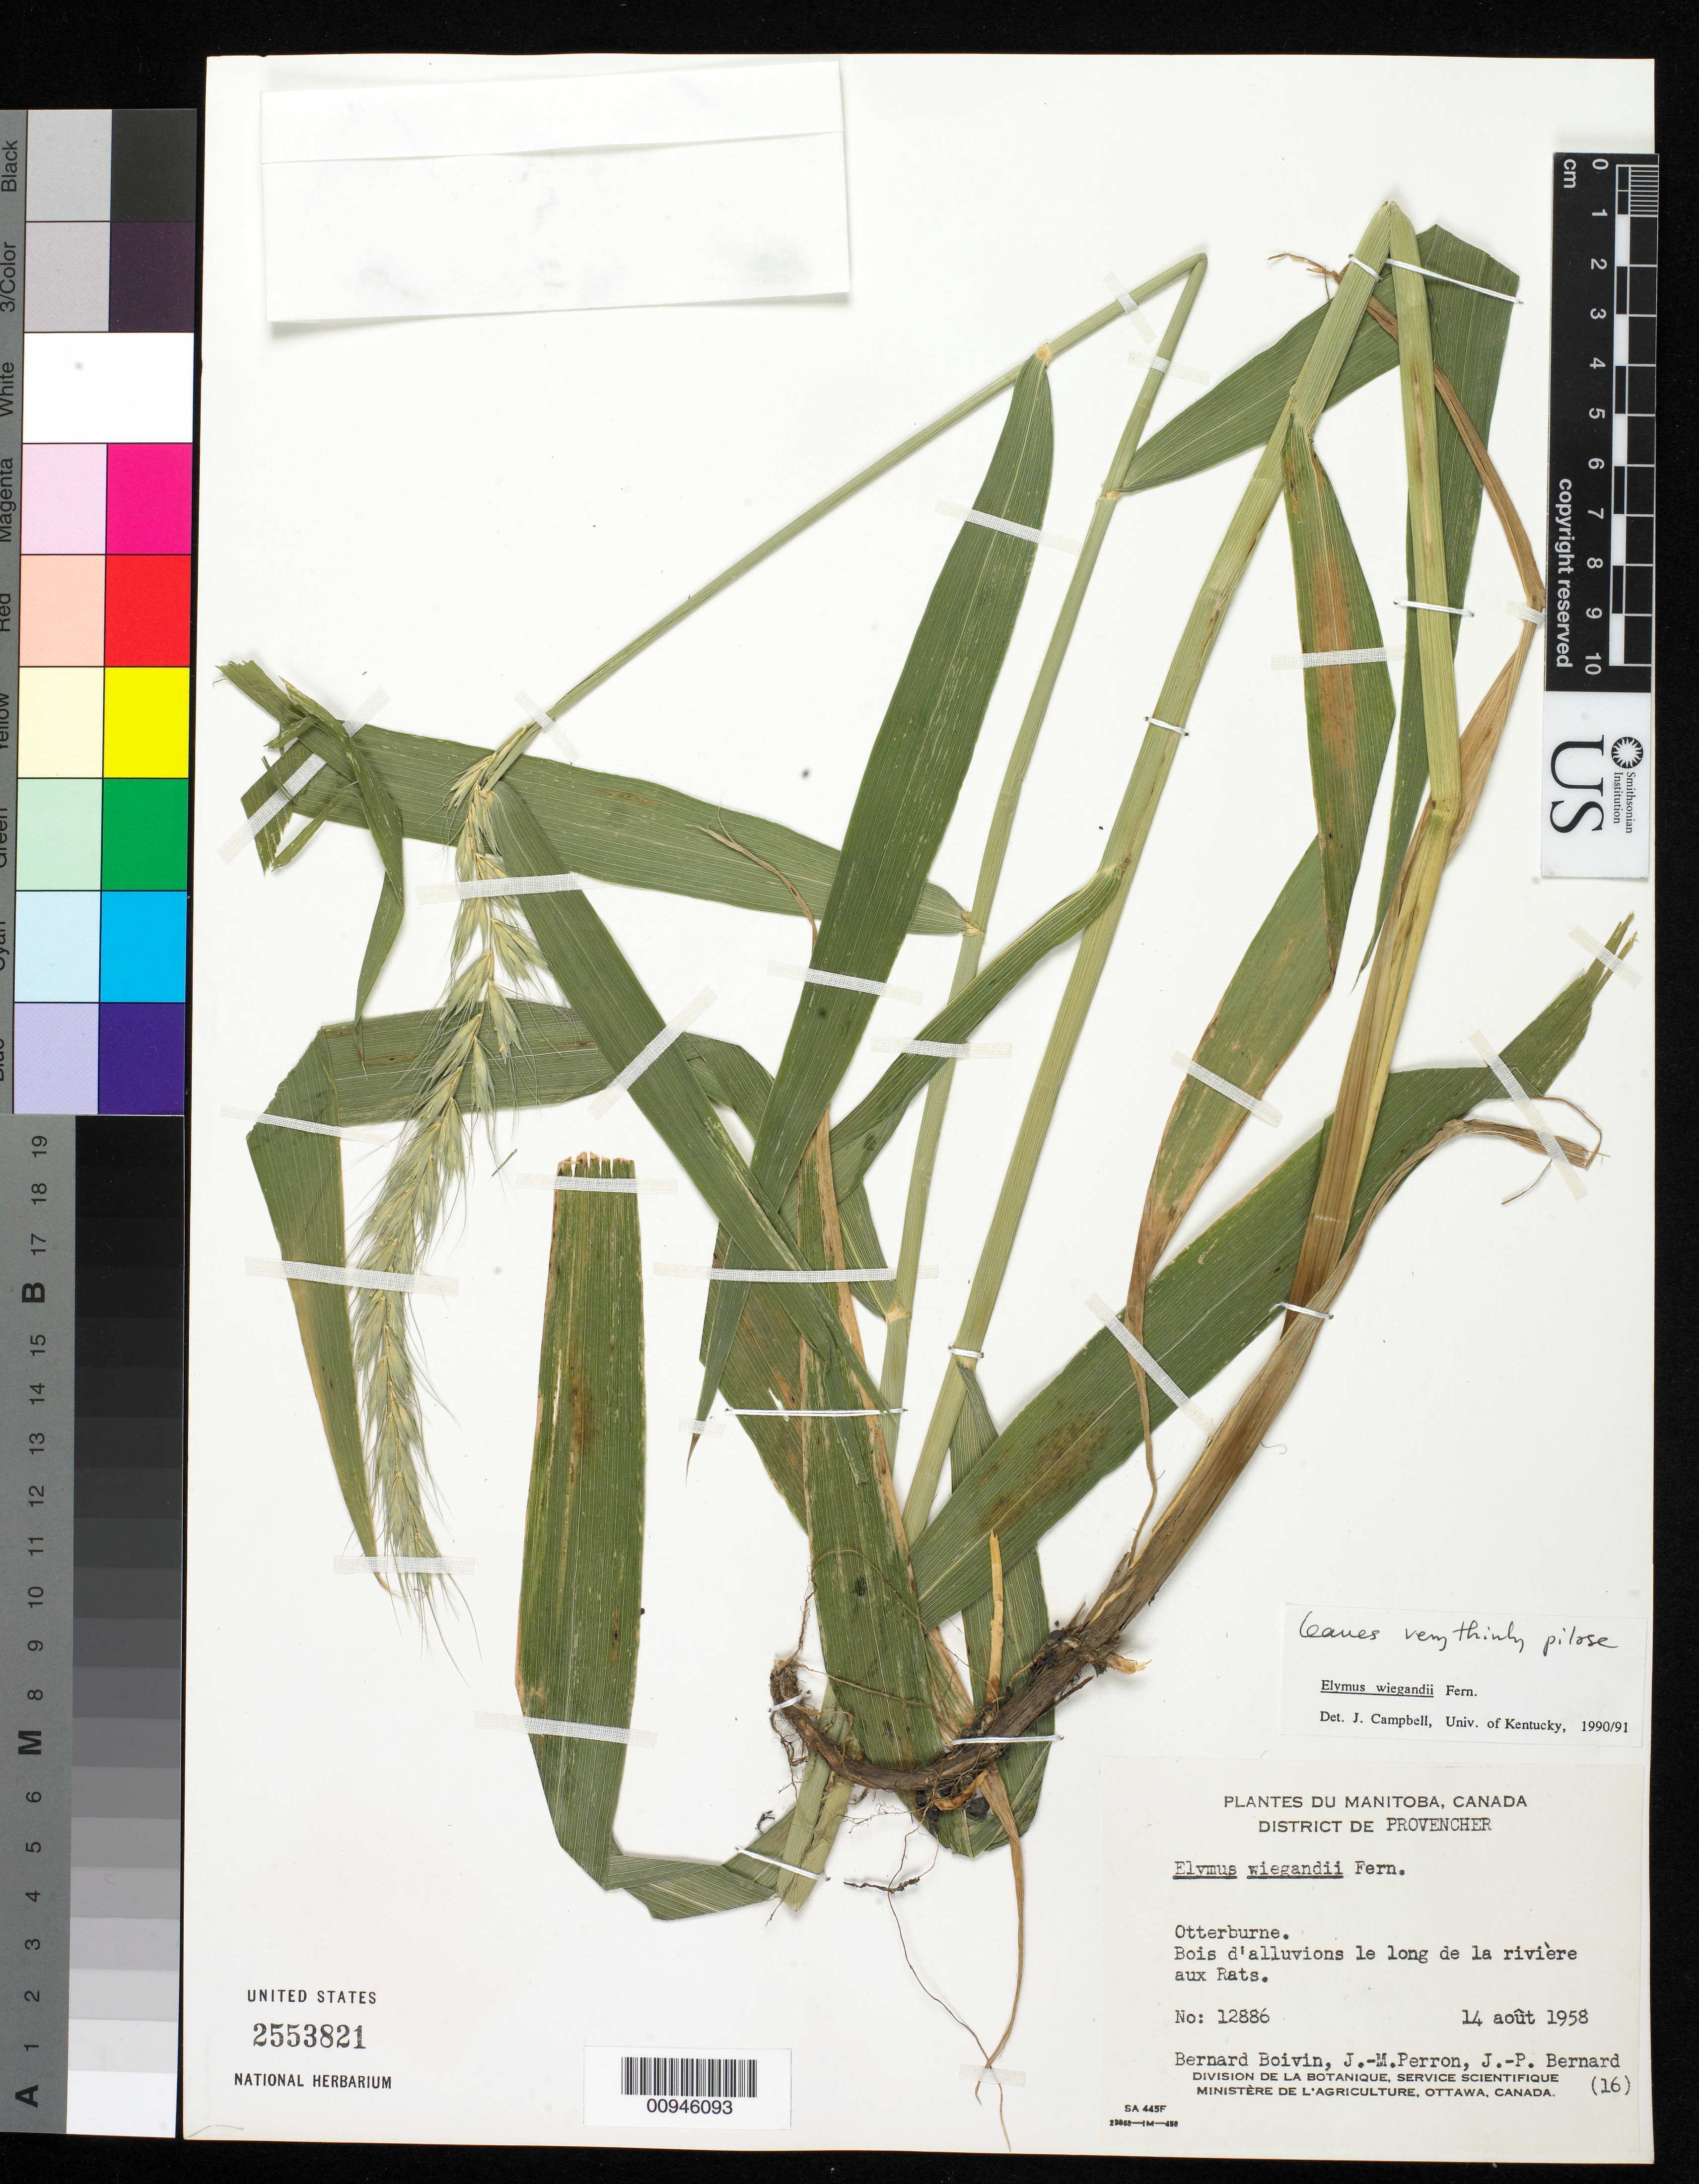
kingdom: Plantae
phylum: Tracheophyta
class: Liliopsida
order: Poales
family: Poaceae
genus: Elymus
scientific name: Elymus wiegandii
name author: Fernald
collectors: J. R. B. Boivin, J.-P. Bernard & J. Perron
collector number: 12886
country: Canada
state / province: Manitoba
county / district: Provencher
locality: Otterburne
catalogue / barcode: US 2553821